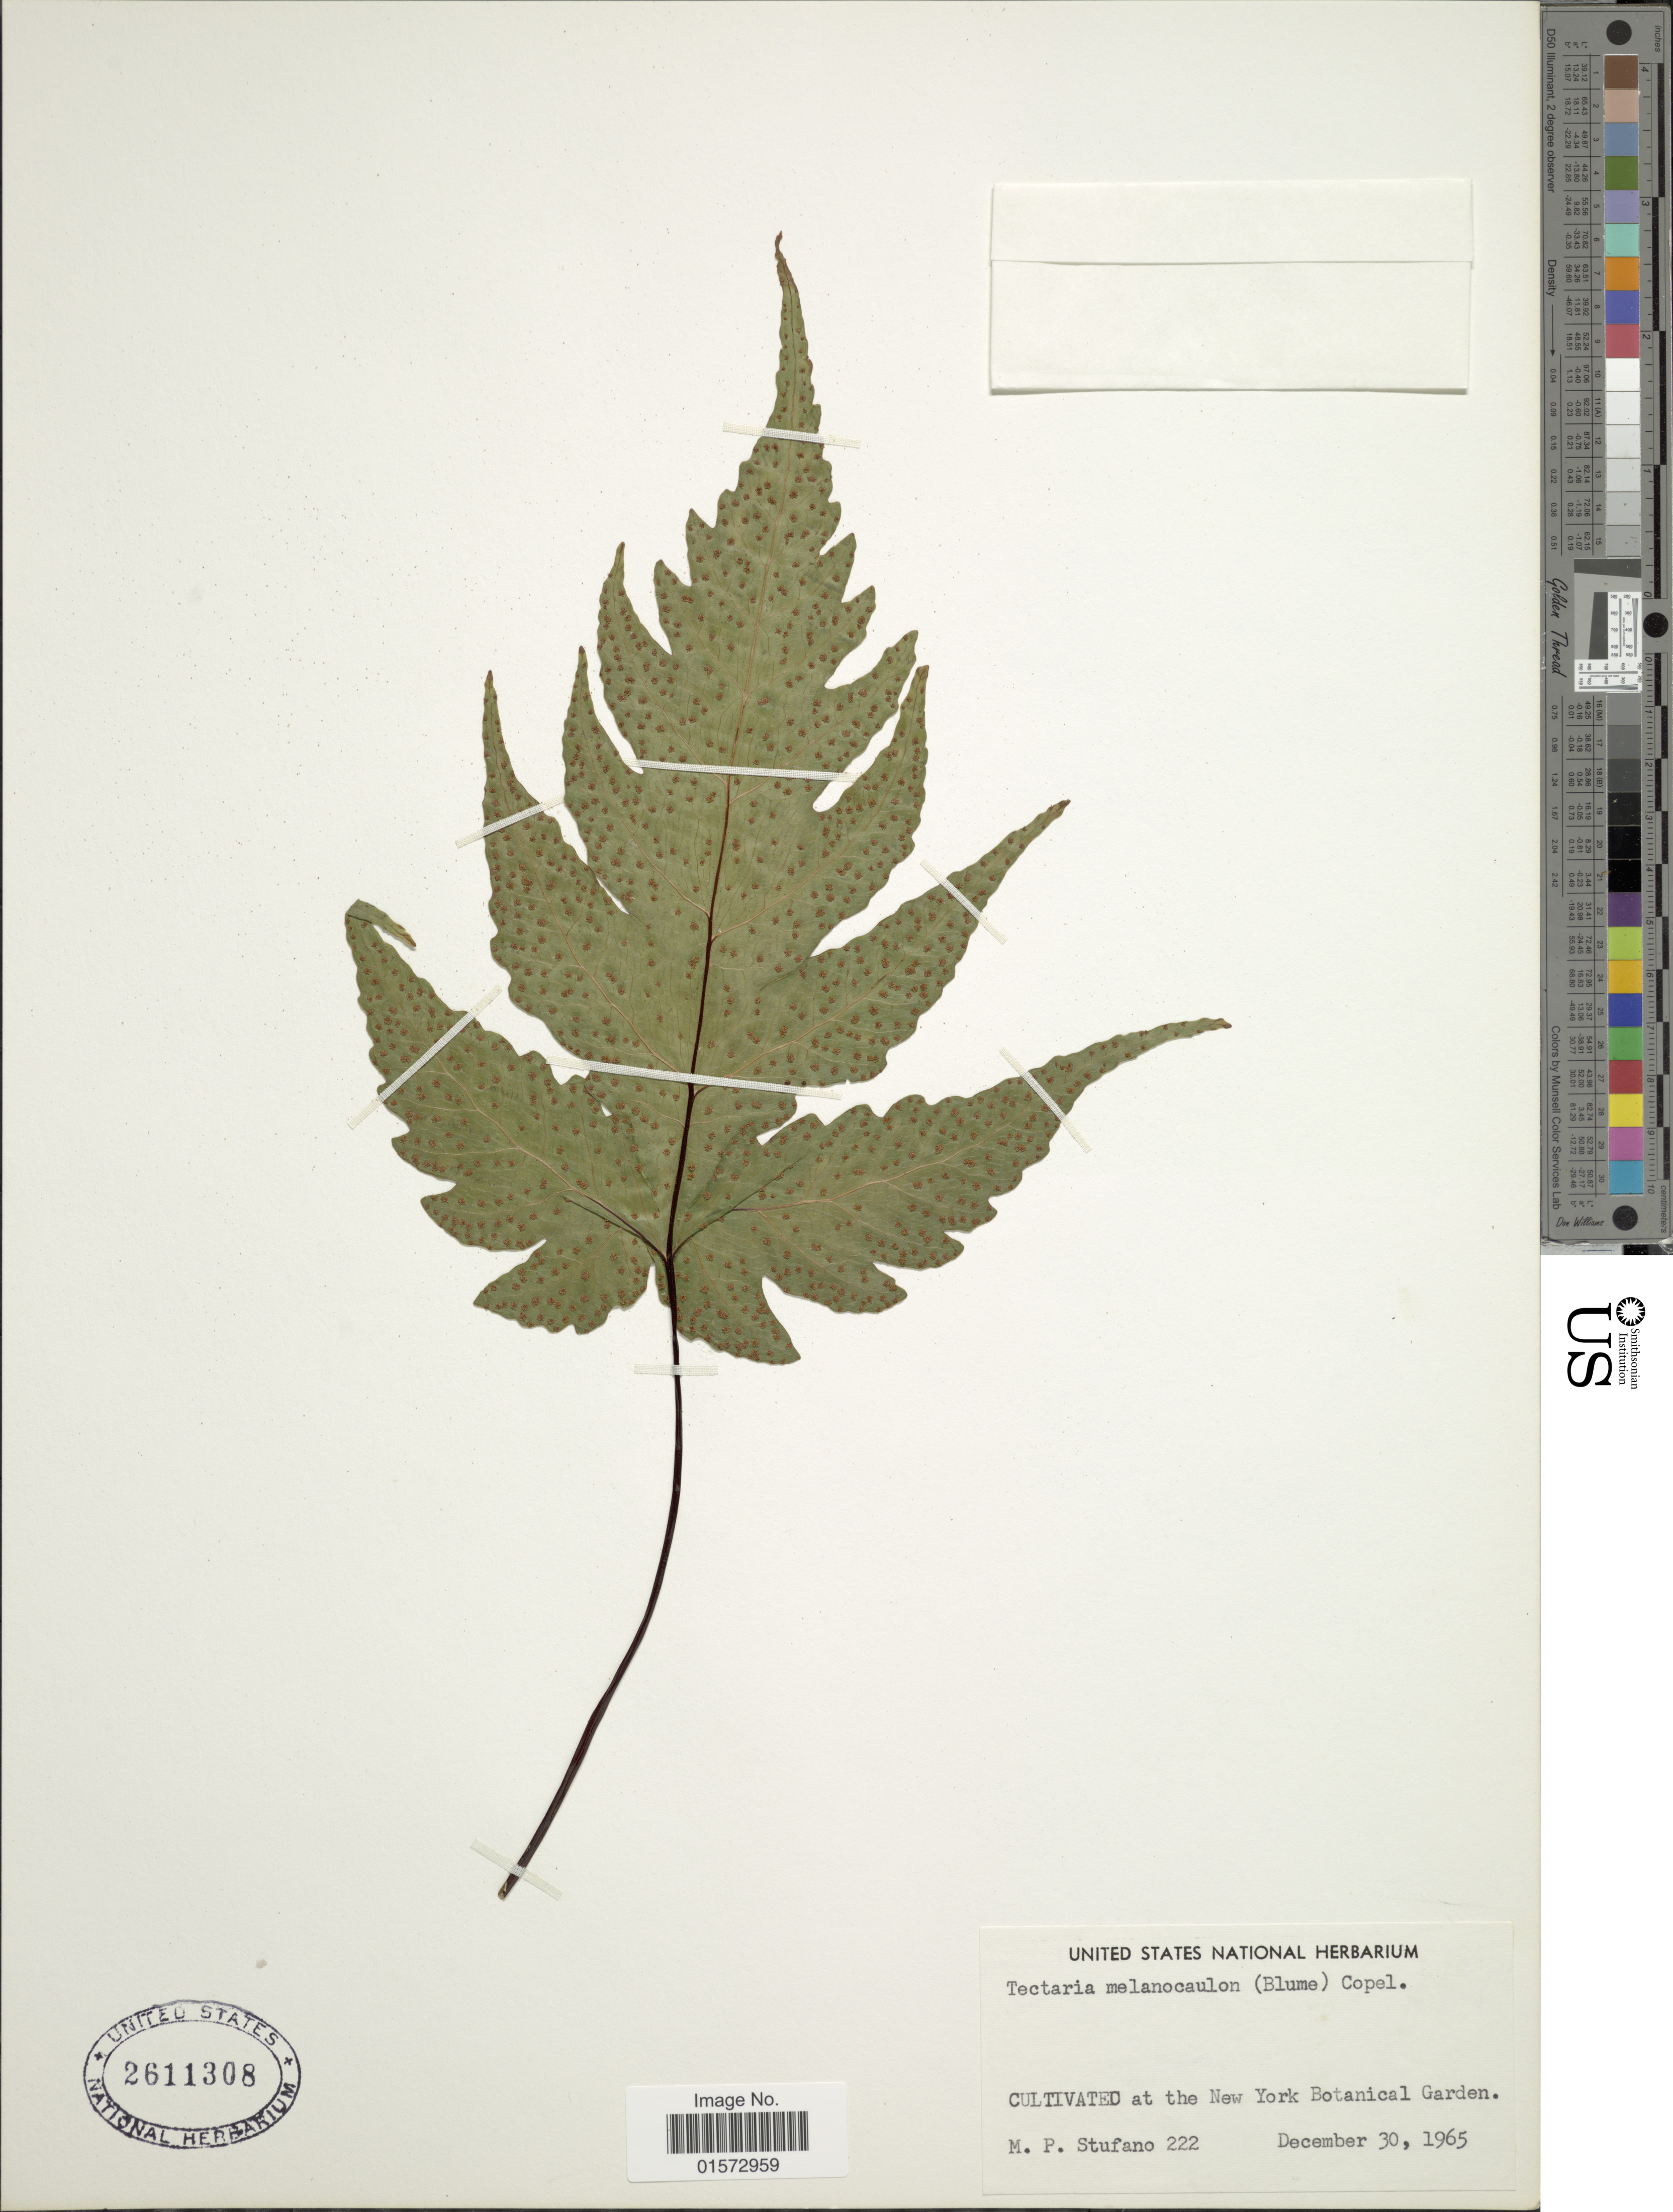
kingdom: Plantae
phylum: Tracheophyta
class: Polypodiopsida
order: Polypodiales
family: Tectariaceae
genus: Tectaria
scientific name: Tectaria melanocaulos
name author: (Bedd.) Copel.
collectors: M. Stufano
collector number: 222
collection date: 1965-12-30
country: United States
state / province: New York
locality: At the New York Botanical Garden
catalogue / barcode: US 2611308